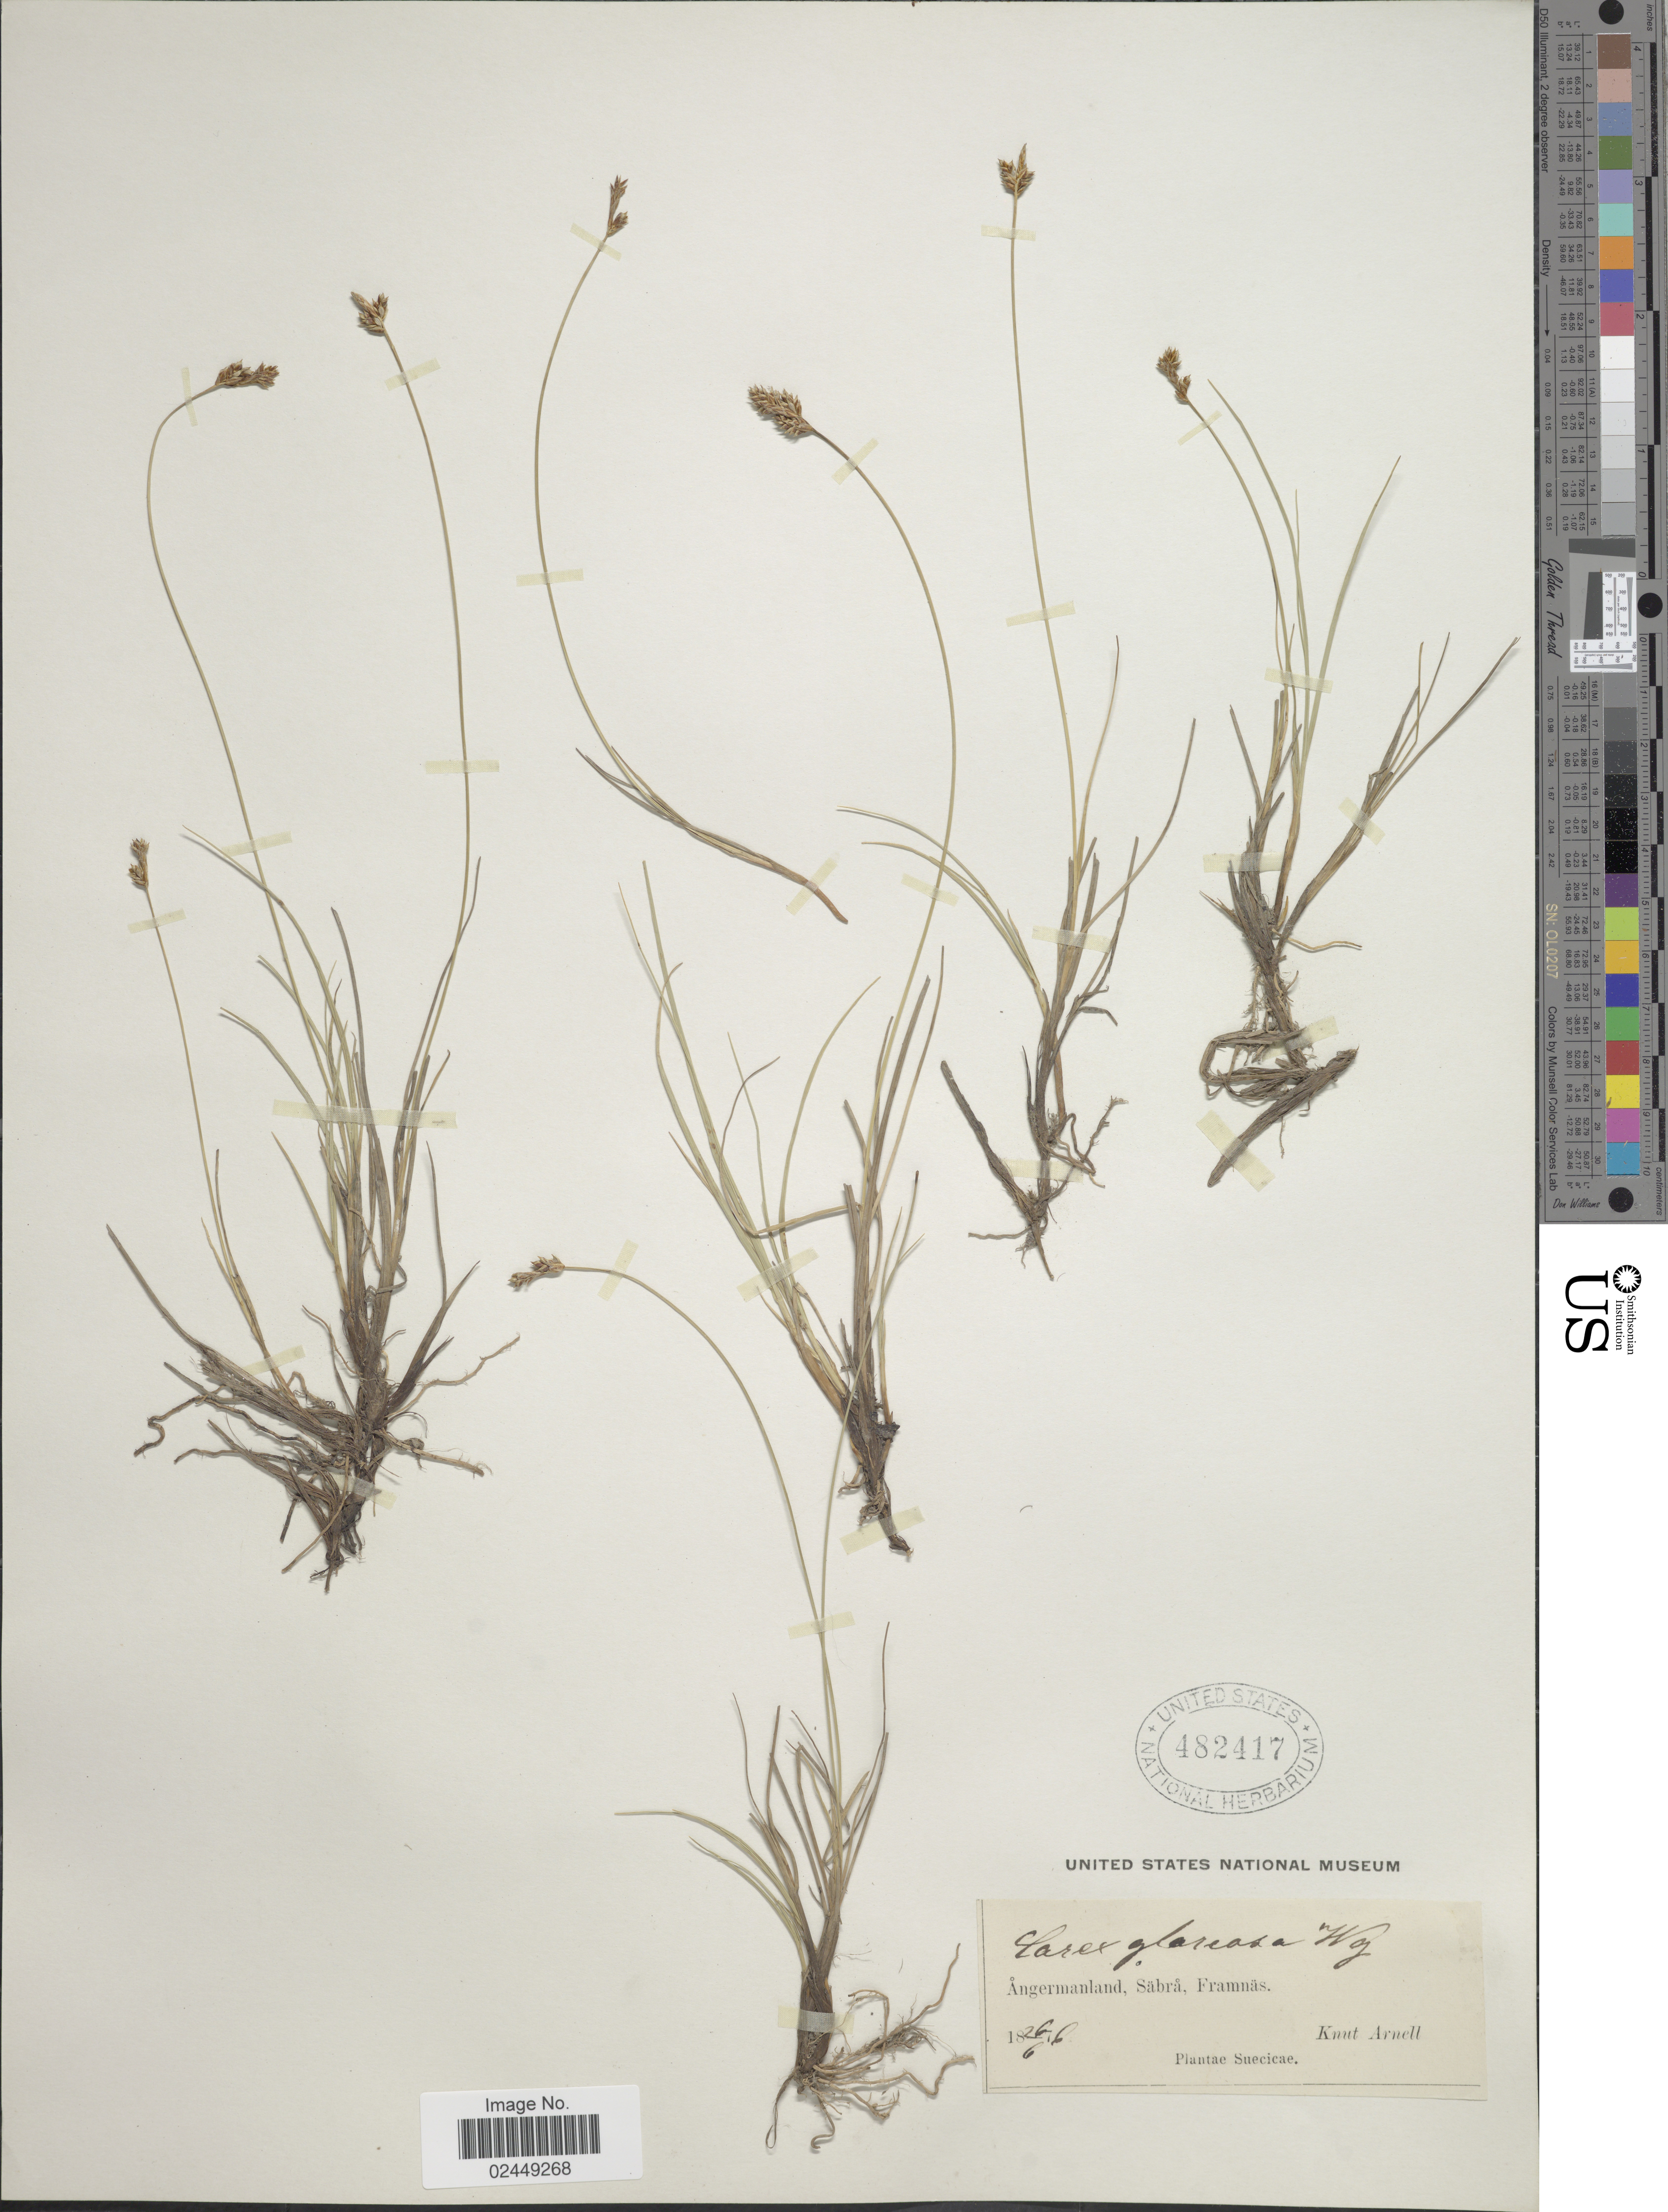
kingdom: Plantae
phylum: Tracheophyta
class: Liliopsida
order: Poales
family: Cyperaceae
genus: Carex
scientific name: Carex glareosa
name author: Schkuhr ex Wahlenb.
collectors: K. Arnell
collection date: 1876-06-26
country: Sweden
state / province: Vasterbotten / Vasternorrland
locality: Angermanland, Sabra, Framnas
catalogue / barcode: US 482417